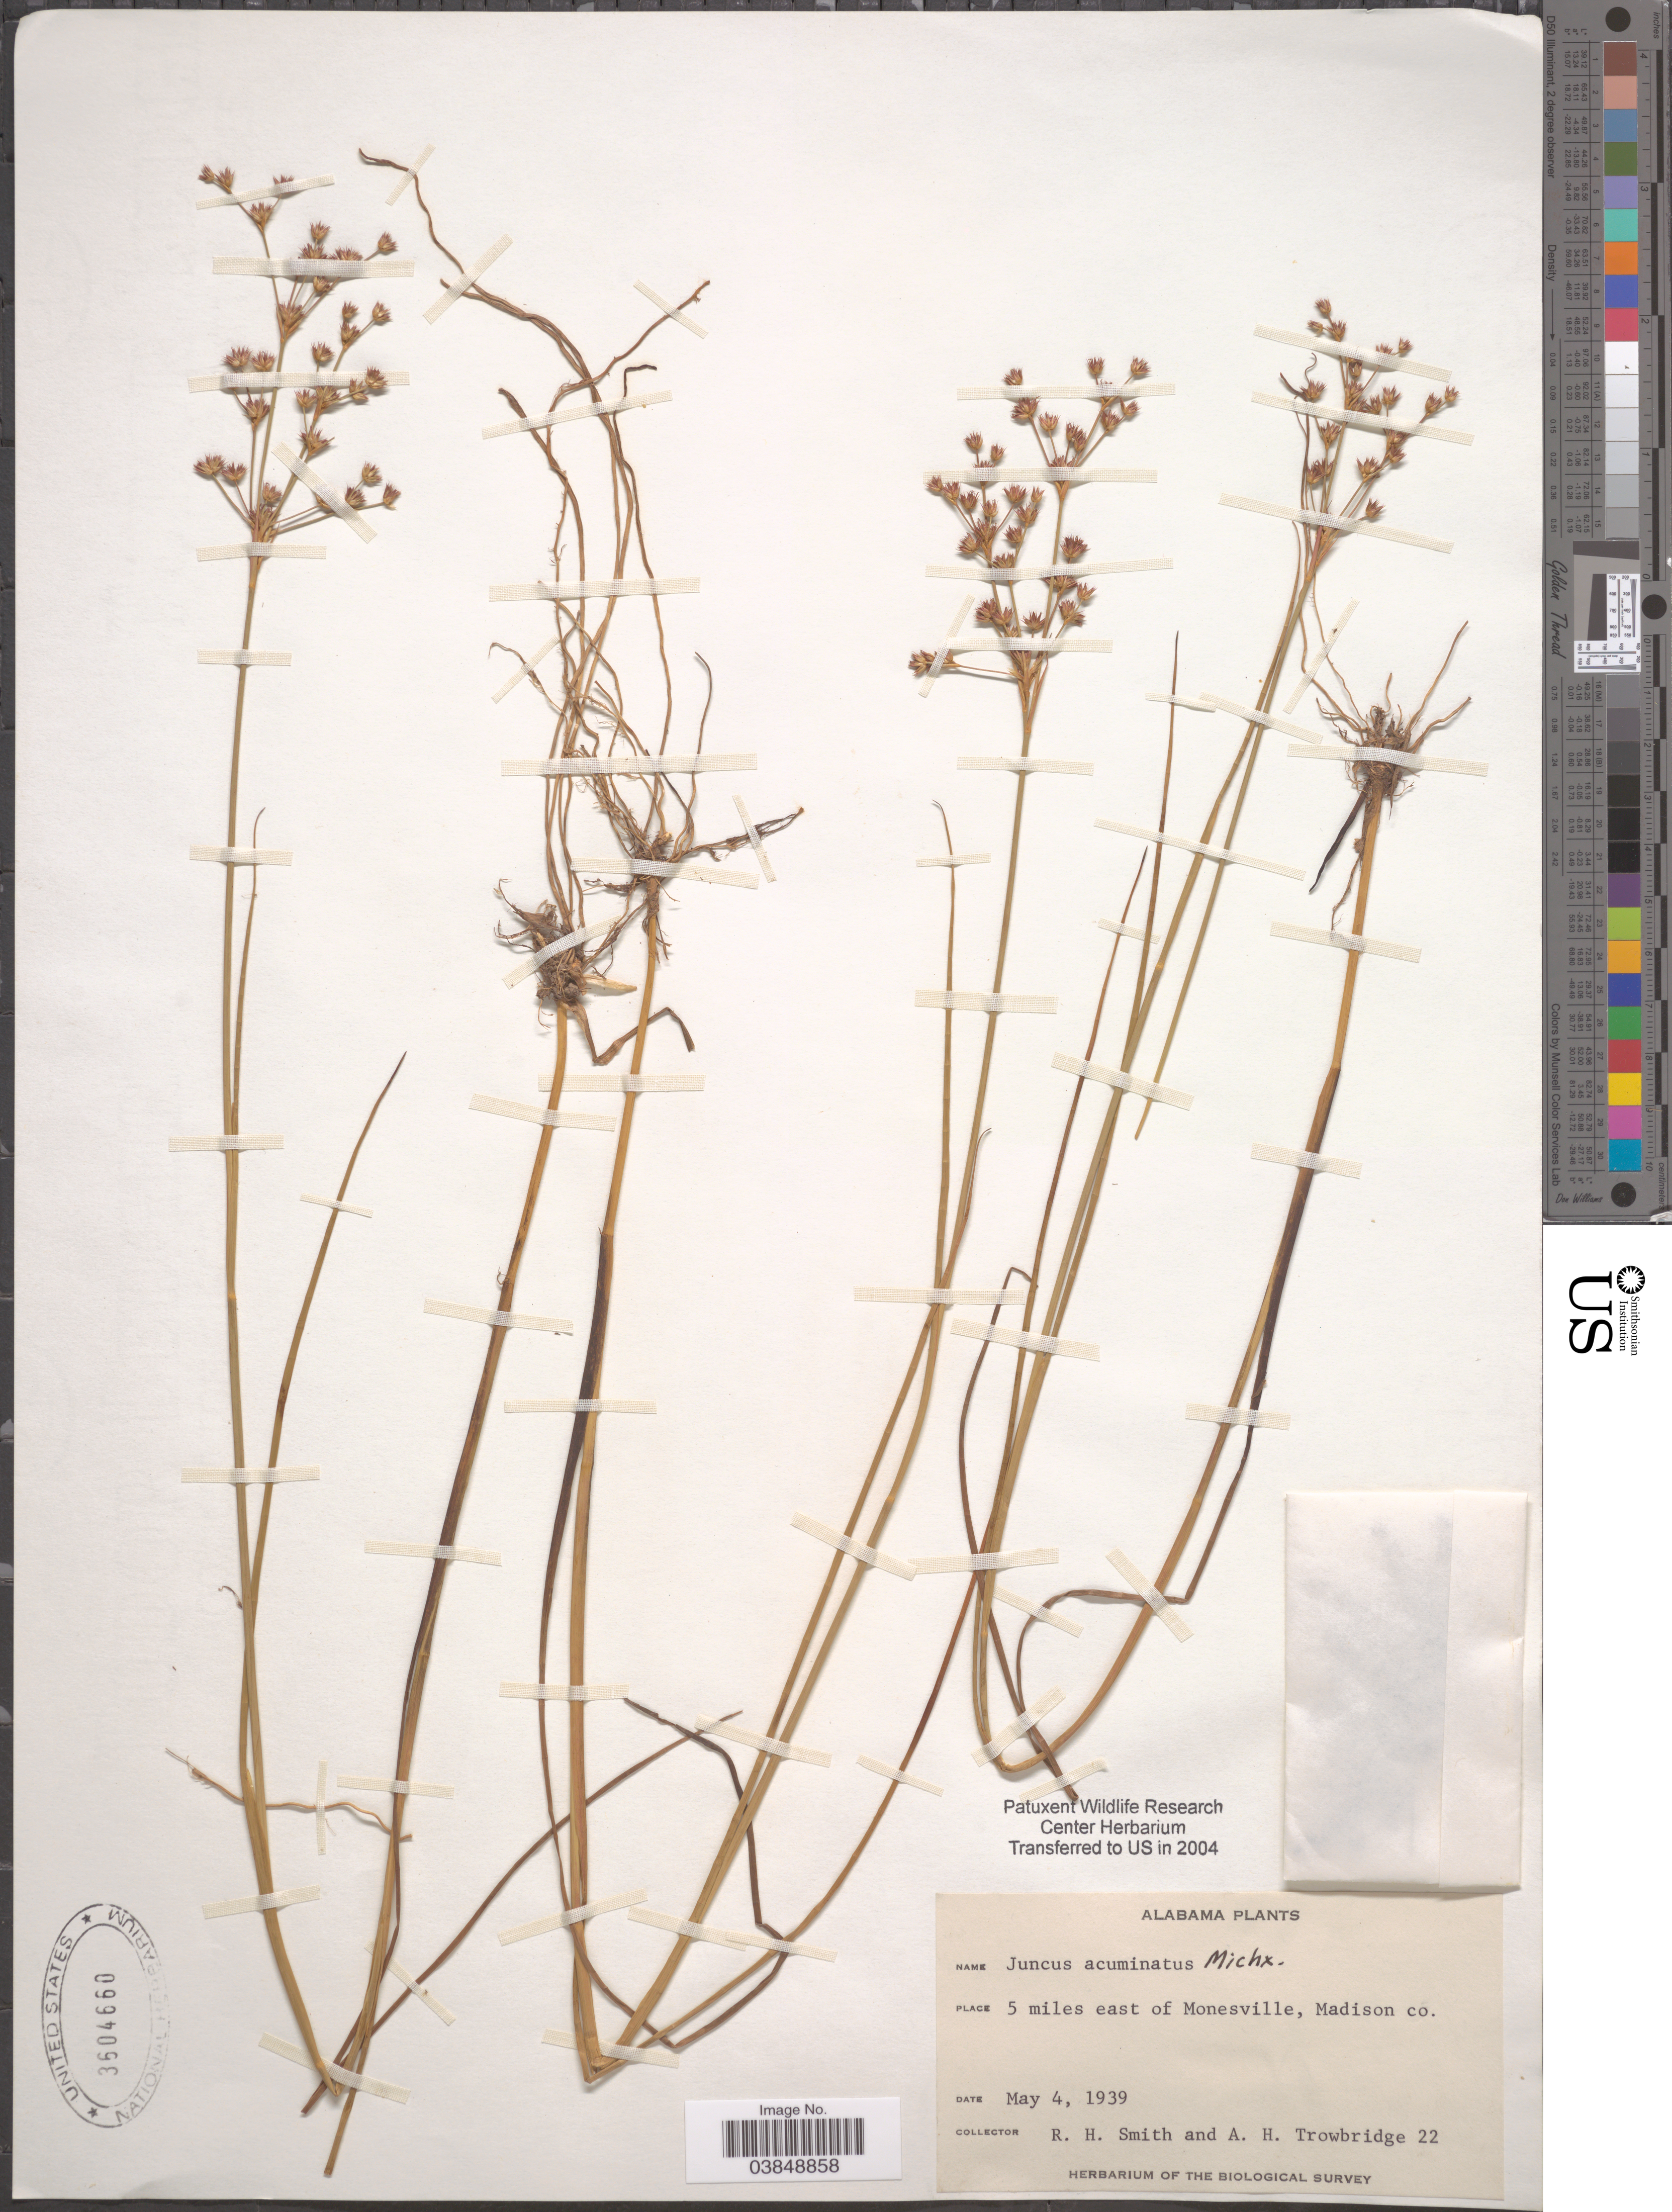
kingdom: Plantae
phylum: Tracheophyta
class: Liliopsida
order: Poales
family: Juncaceae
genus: Juncus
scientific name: Juncus acuminatus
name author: Michx.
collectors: R. H. Smith & A. H. Trowbridge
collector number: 22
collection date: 1939-05-04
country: United States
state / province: Alabama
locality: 5 miles east of Monesville, Madison Co.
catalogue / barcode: US 3604660